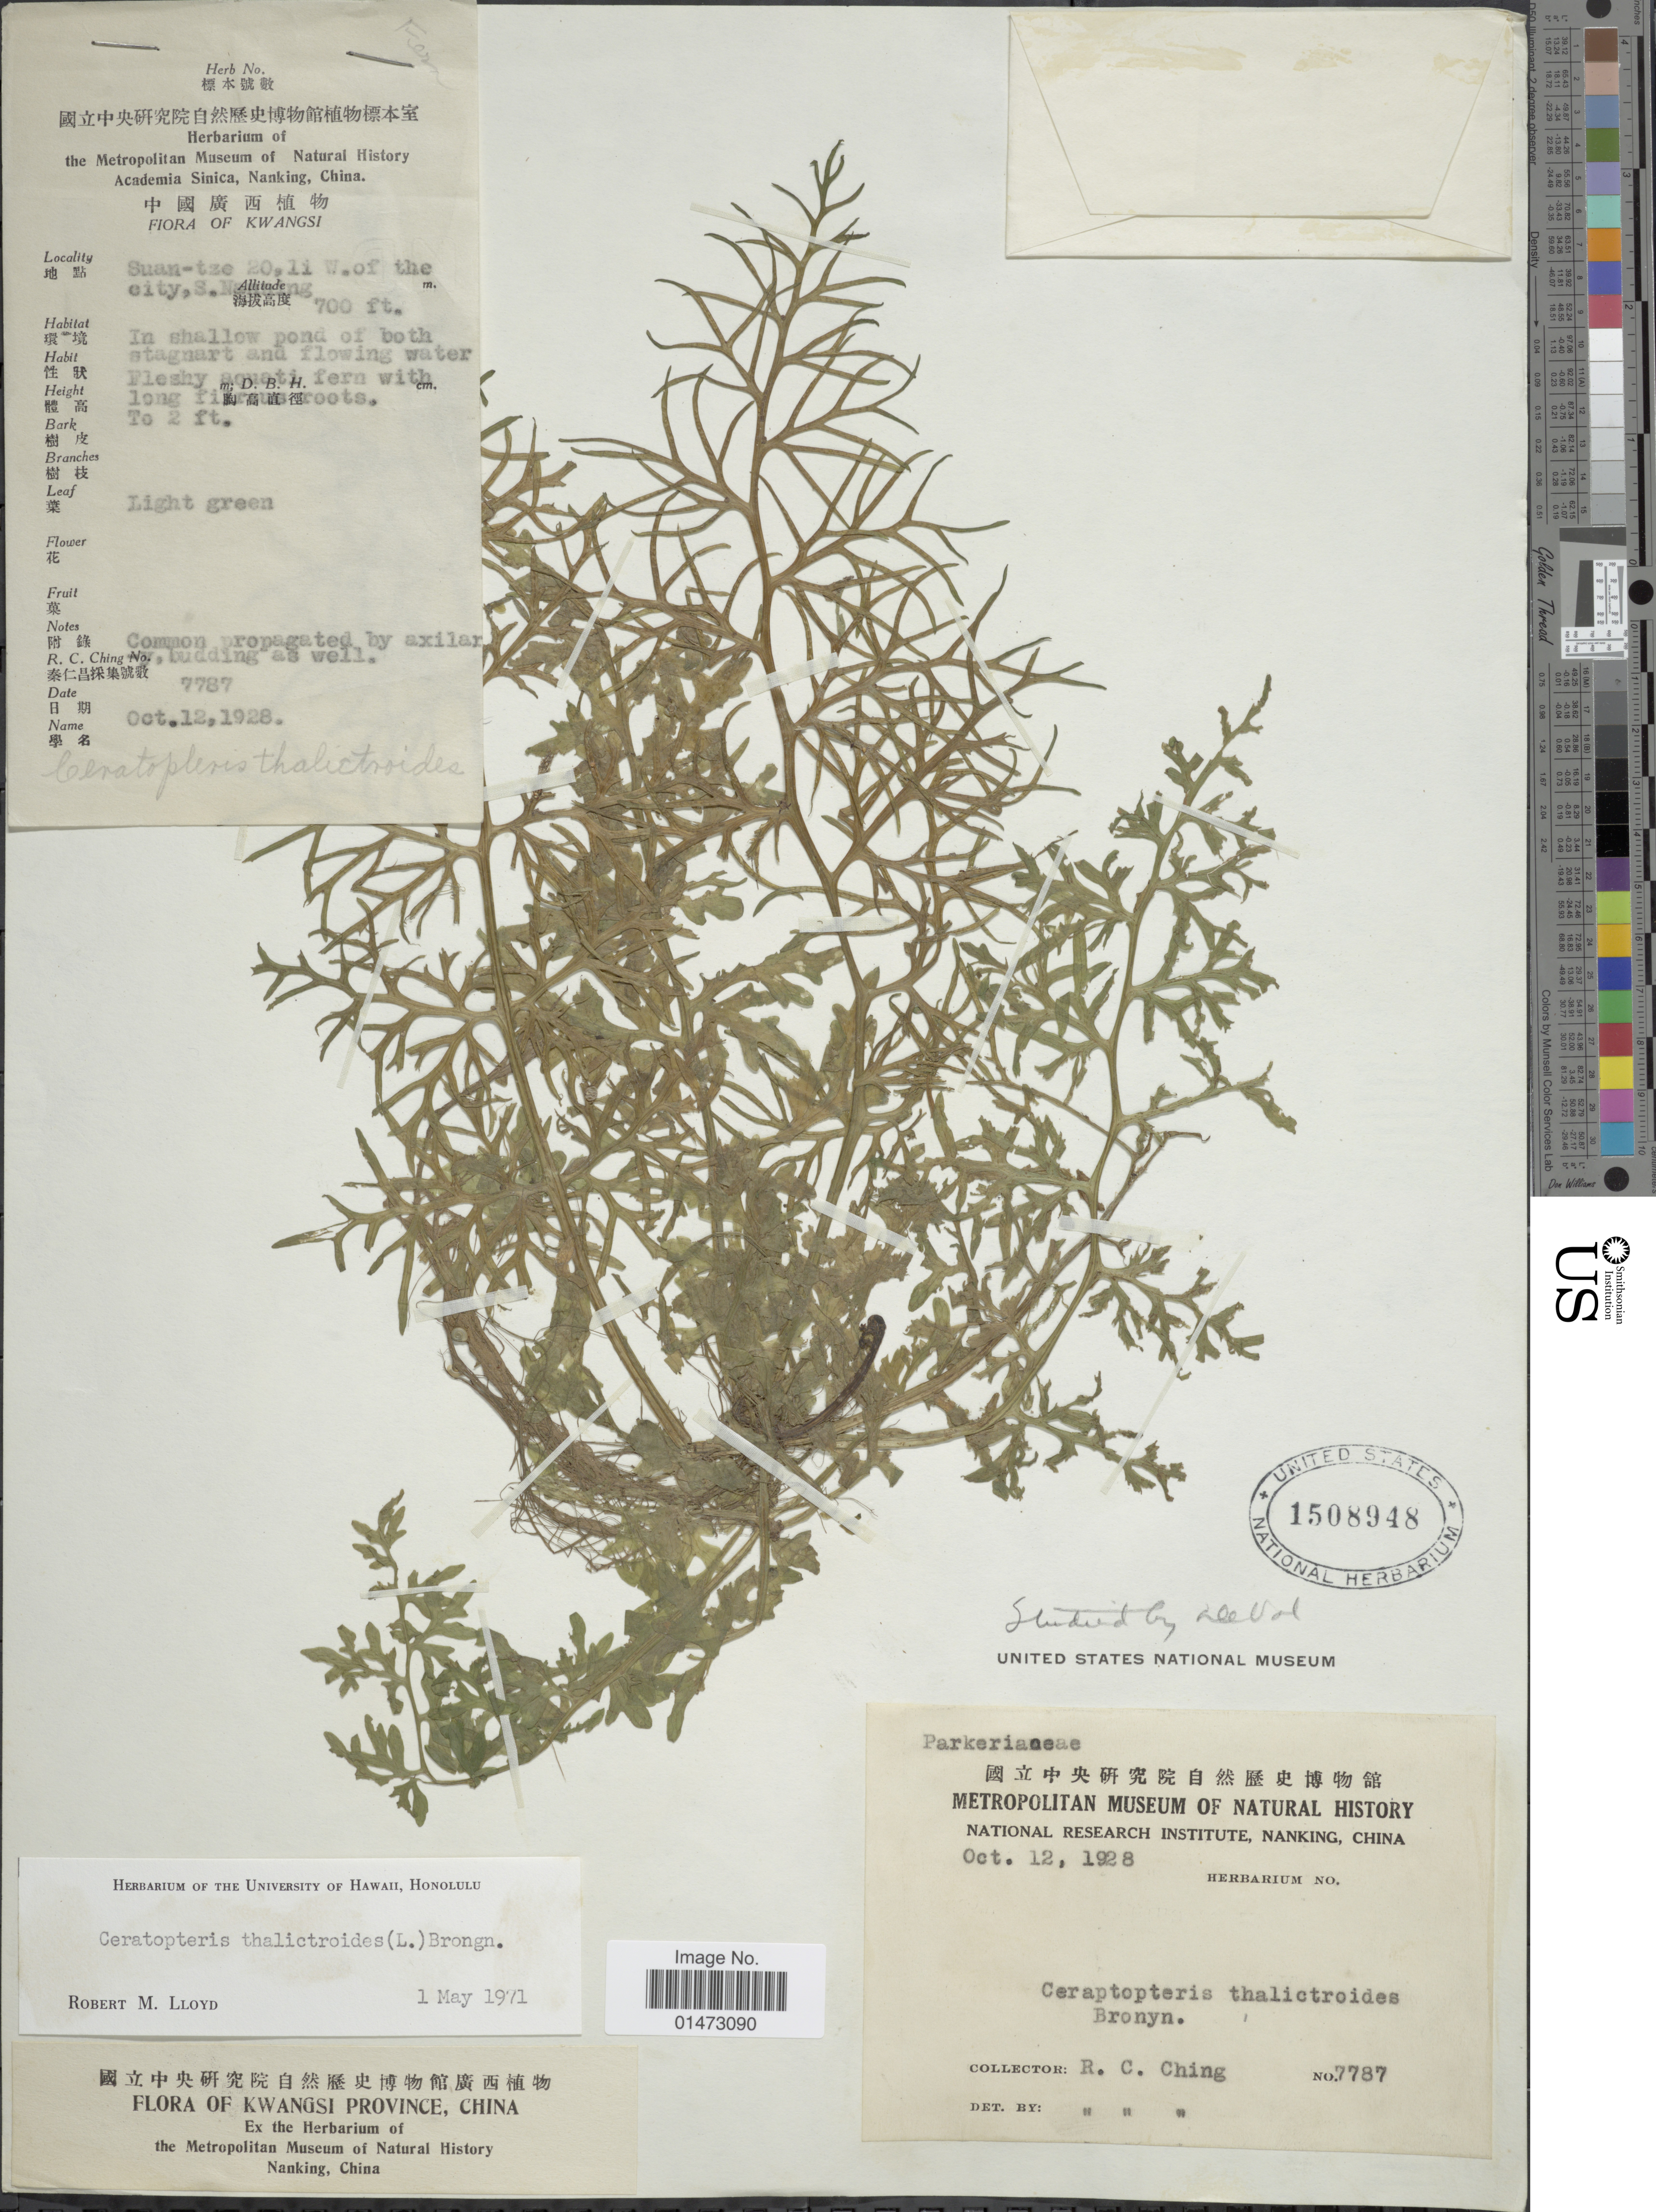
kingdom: Plantae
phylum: Tracheophyta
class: Polypodiopsida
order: Polypodiales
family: Pteridaceae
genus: Ceratopteris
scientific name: Ceratopteris thalictroides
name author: (L.) Brongn.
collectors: R. C. Ching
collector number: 7787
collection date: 1928-10-12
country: China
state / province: Guangxi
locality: Kwangsi. Suan-tze 20, li W. of the city, S. [illegible text]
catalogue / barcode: US 1508948